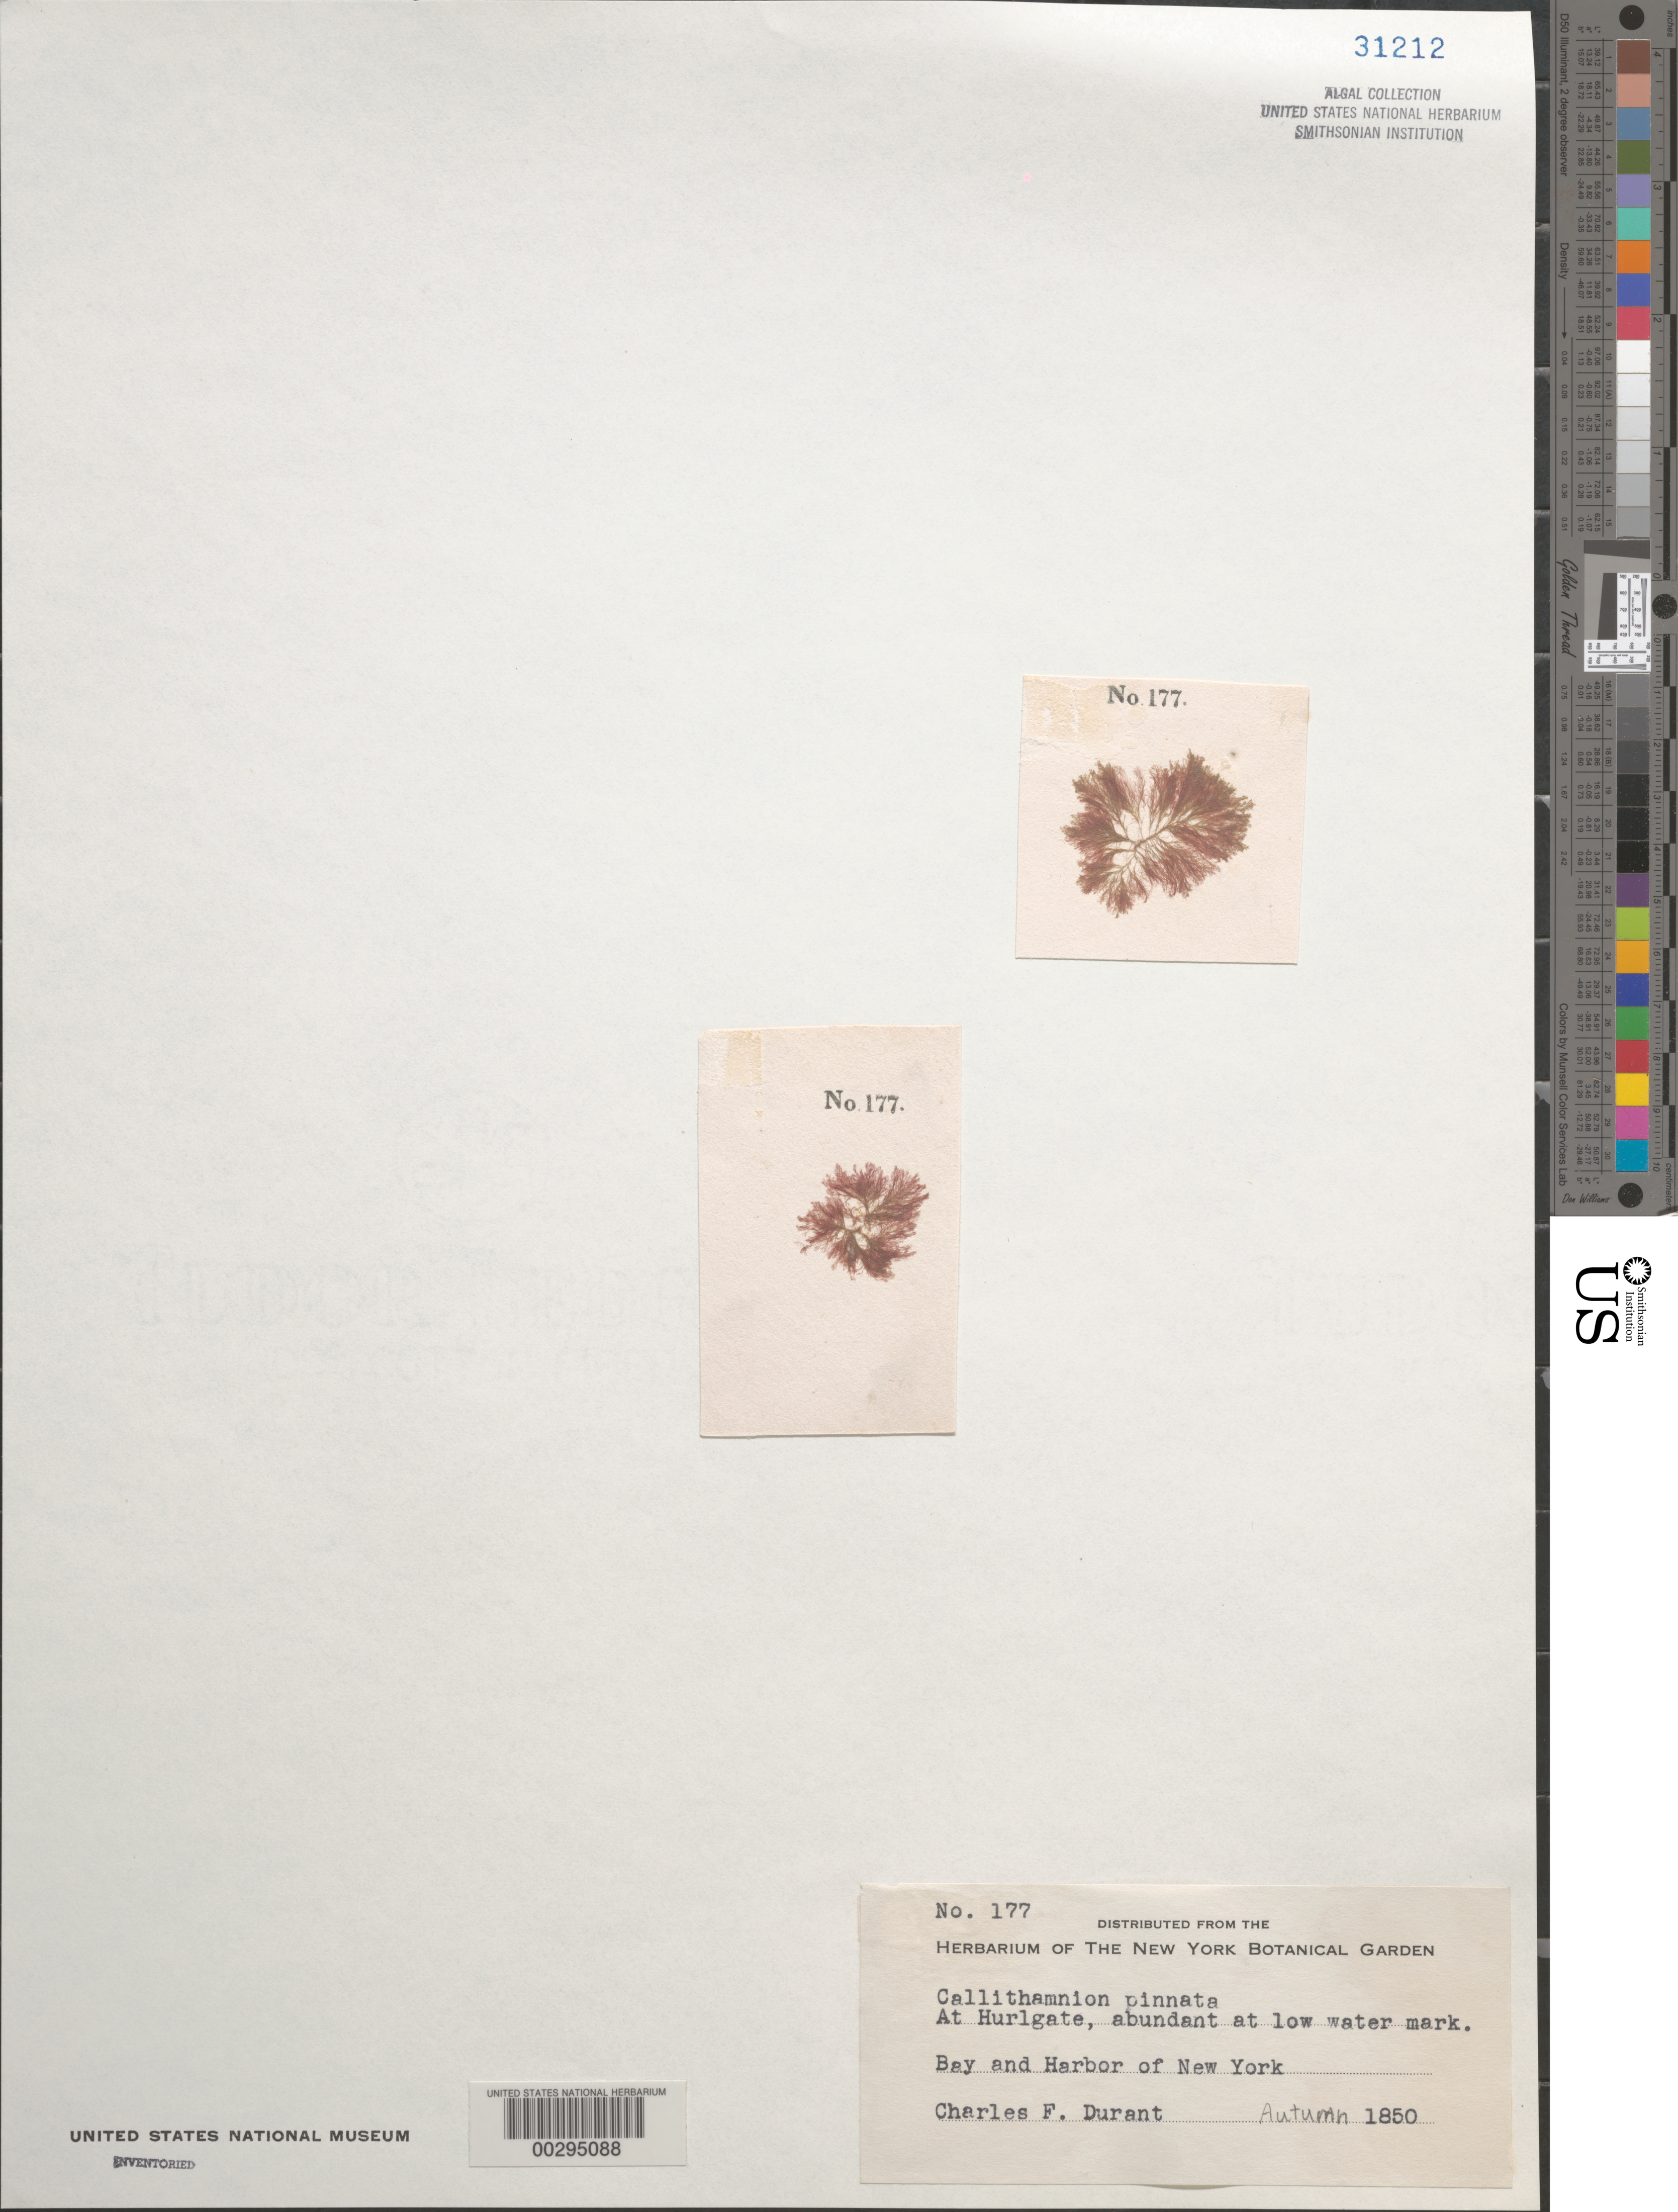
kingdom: Plantae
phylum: Rhodophyta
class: Florideophyceae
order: Ceramiales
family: Callithamniaceae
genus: Callithamnion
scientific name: Callithamnion pinnata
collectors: C. Durant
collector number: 177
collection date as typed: Fal 1850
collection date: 1850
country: United States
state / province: New York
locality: Hurlgate, New York Bay and New York Harbor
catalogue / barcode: US 31212